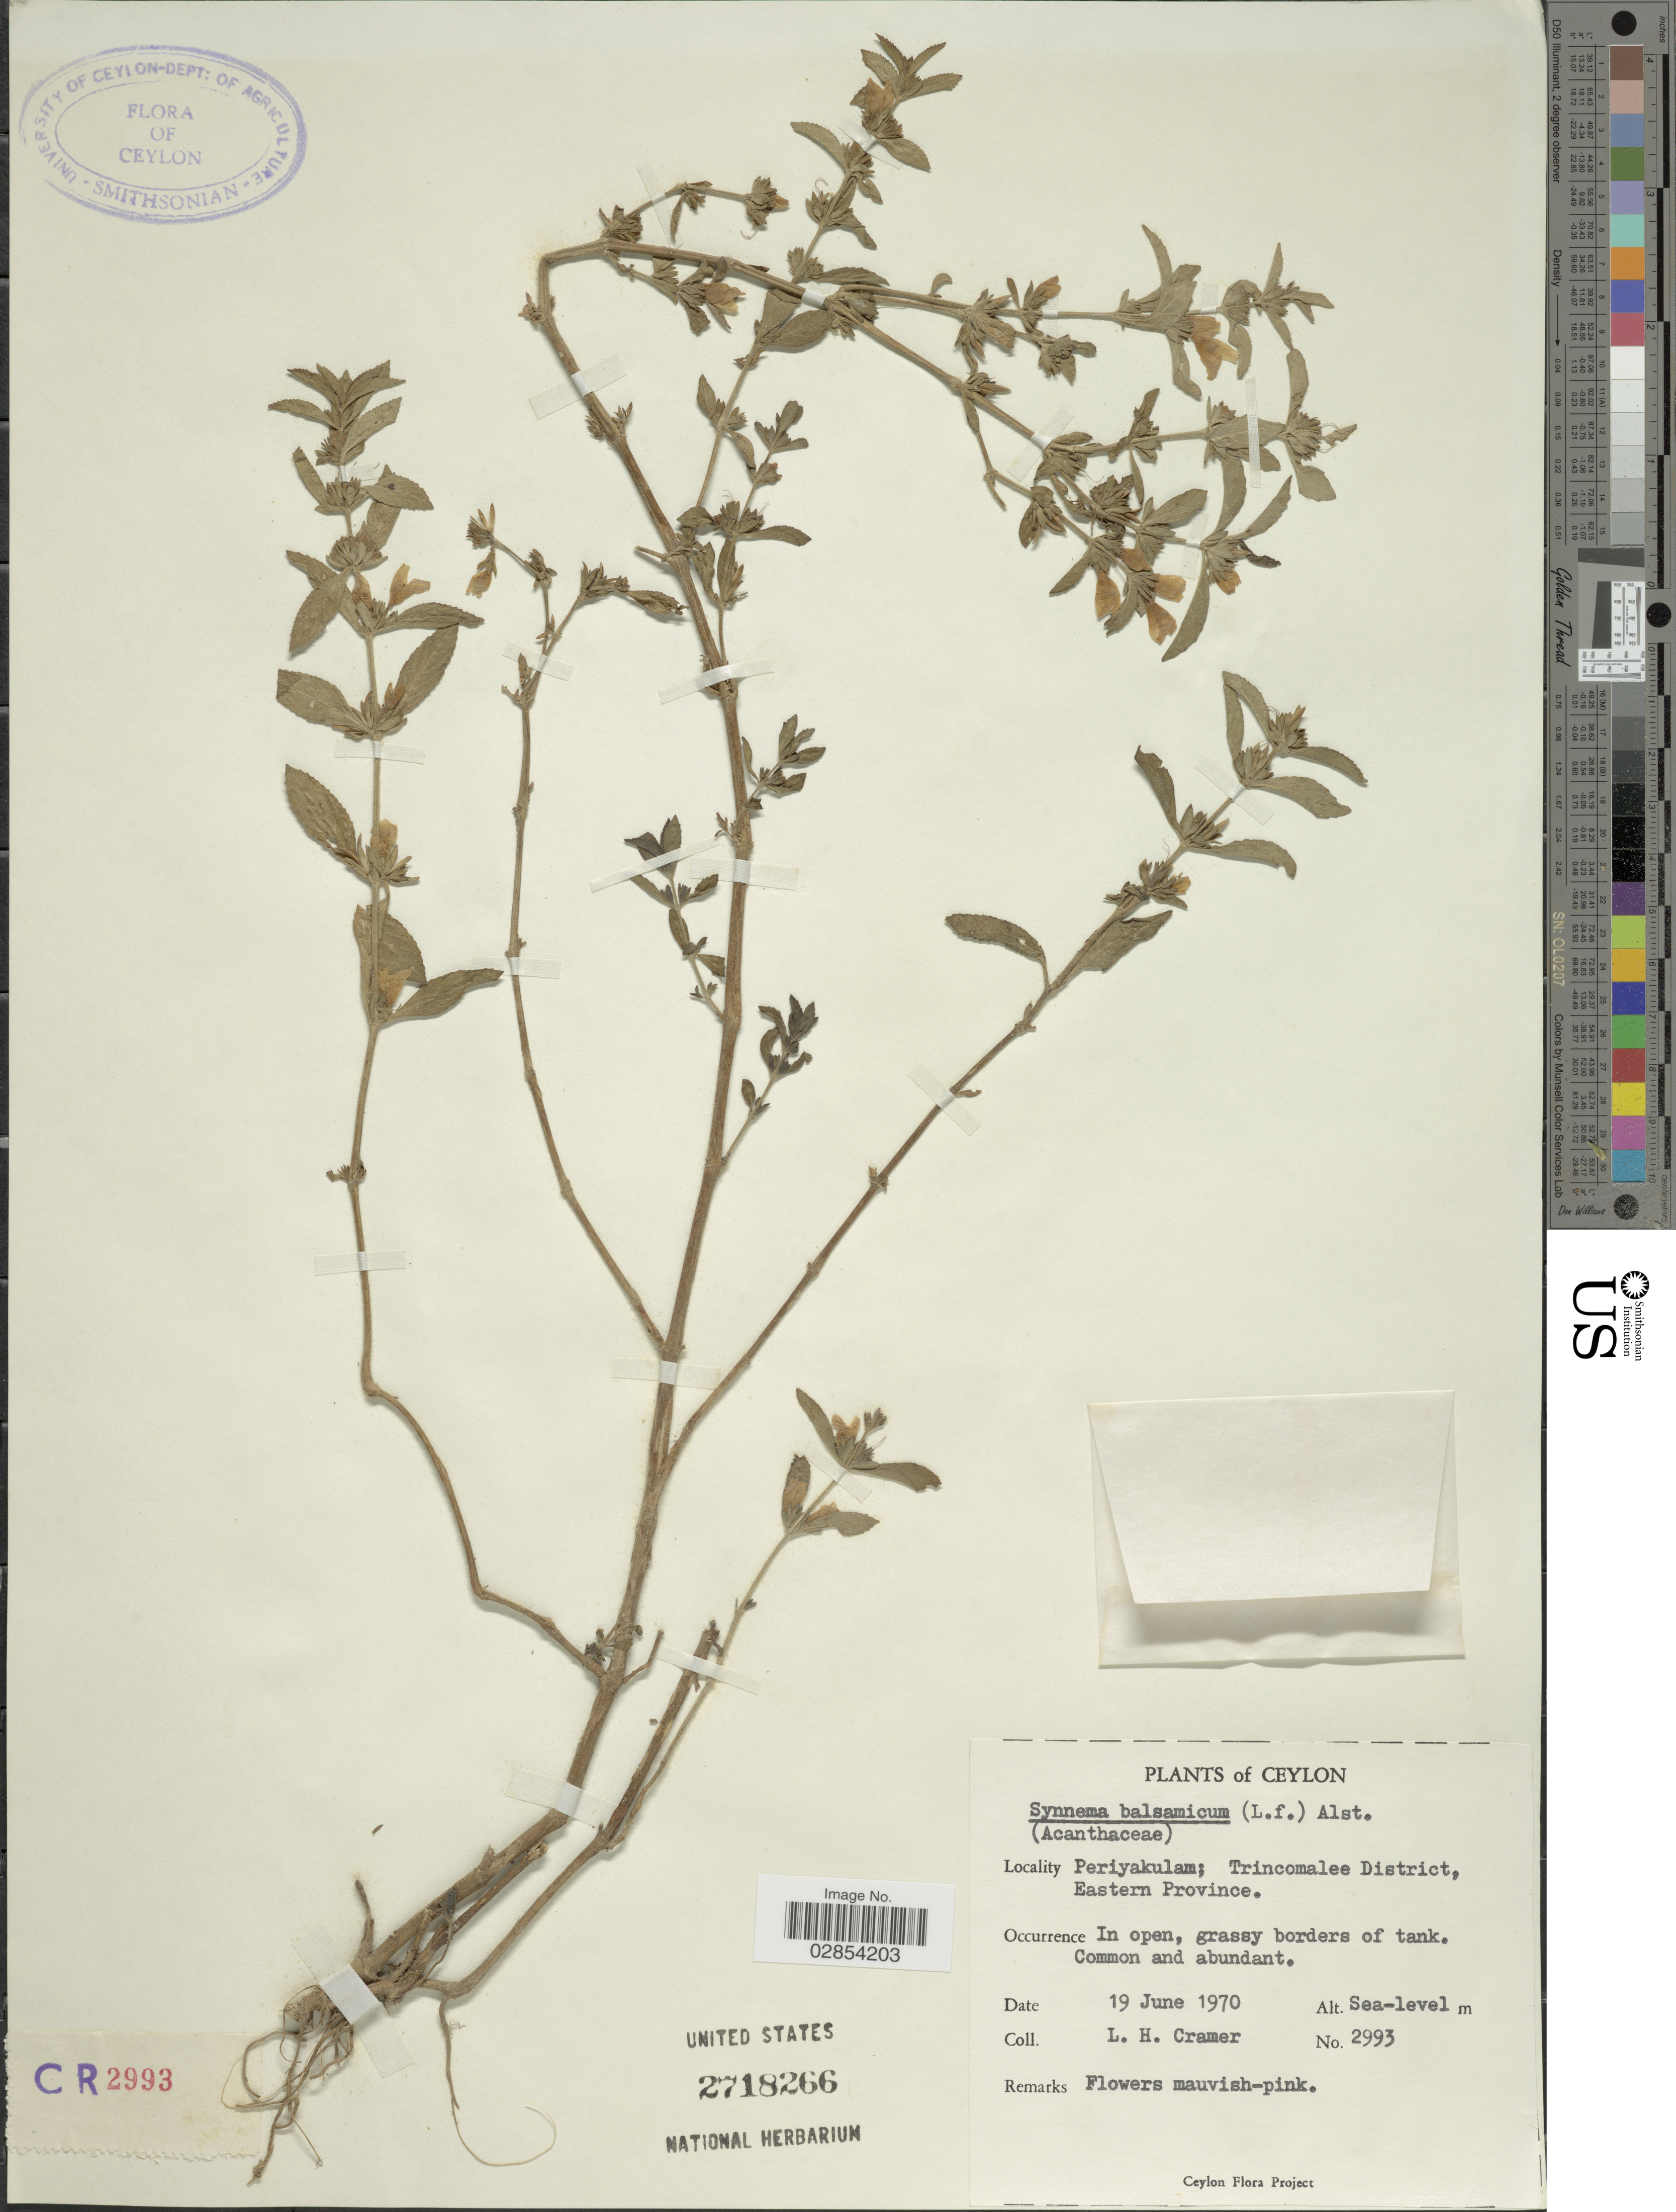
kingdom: Plantae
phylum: Tracheophyta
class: Magnoliopsida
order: Lamiales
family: Acanthaceae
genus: Hygrophila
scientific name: Hygrophila balsamica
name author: Raf.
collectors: L. H. Cramer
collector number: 2993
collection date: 1970-06-19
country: Sri Lanka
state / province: Eastern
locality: Ceylon. Periyakulam; Trincomalee District.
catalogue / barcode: US 2718266